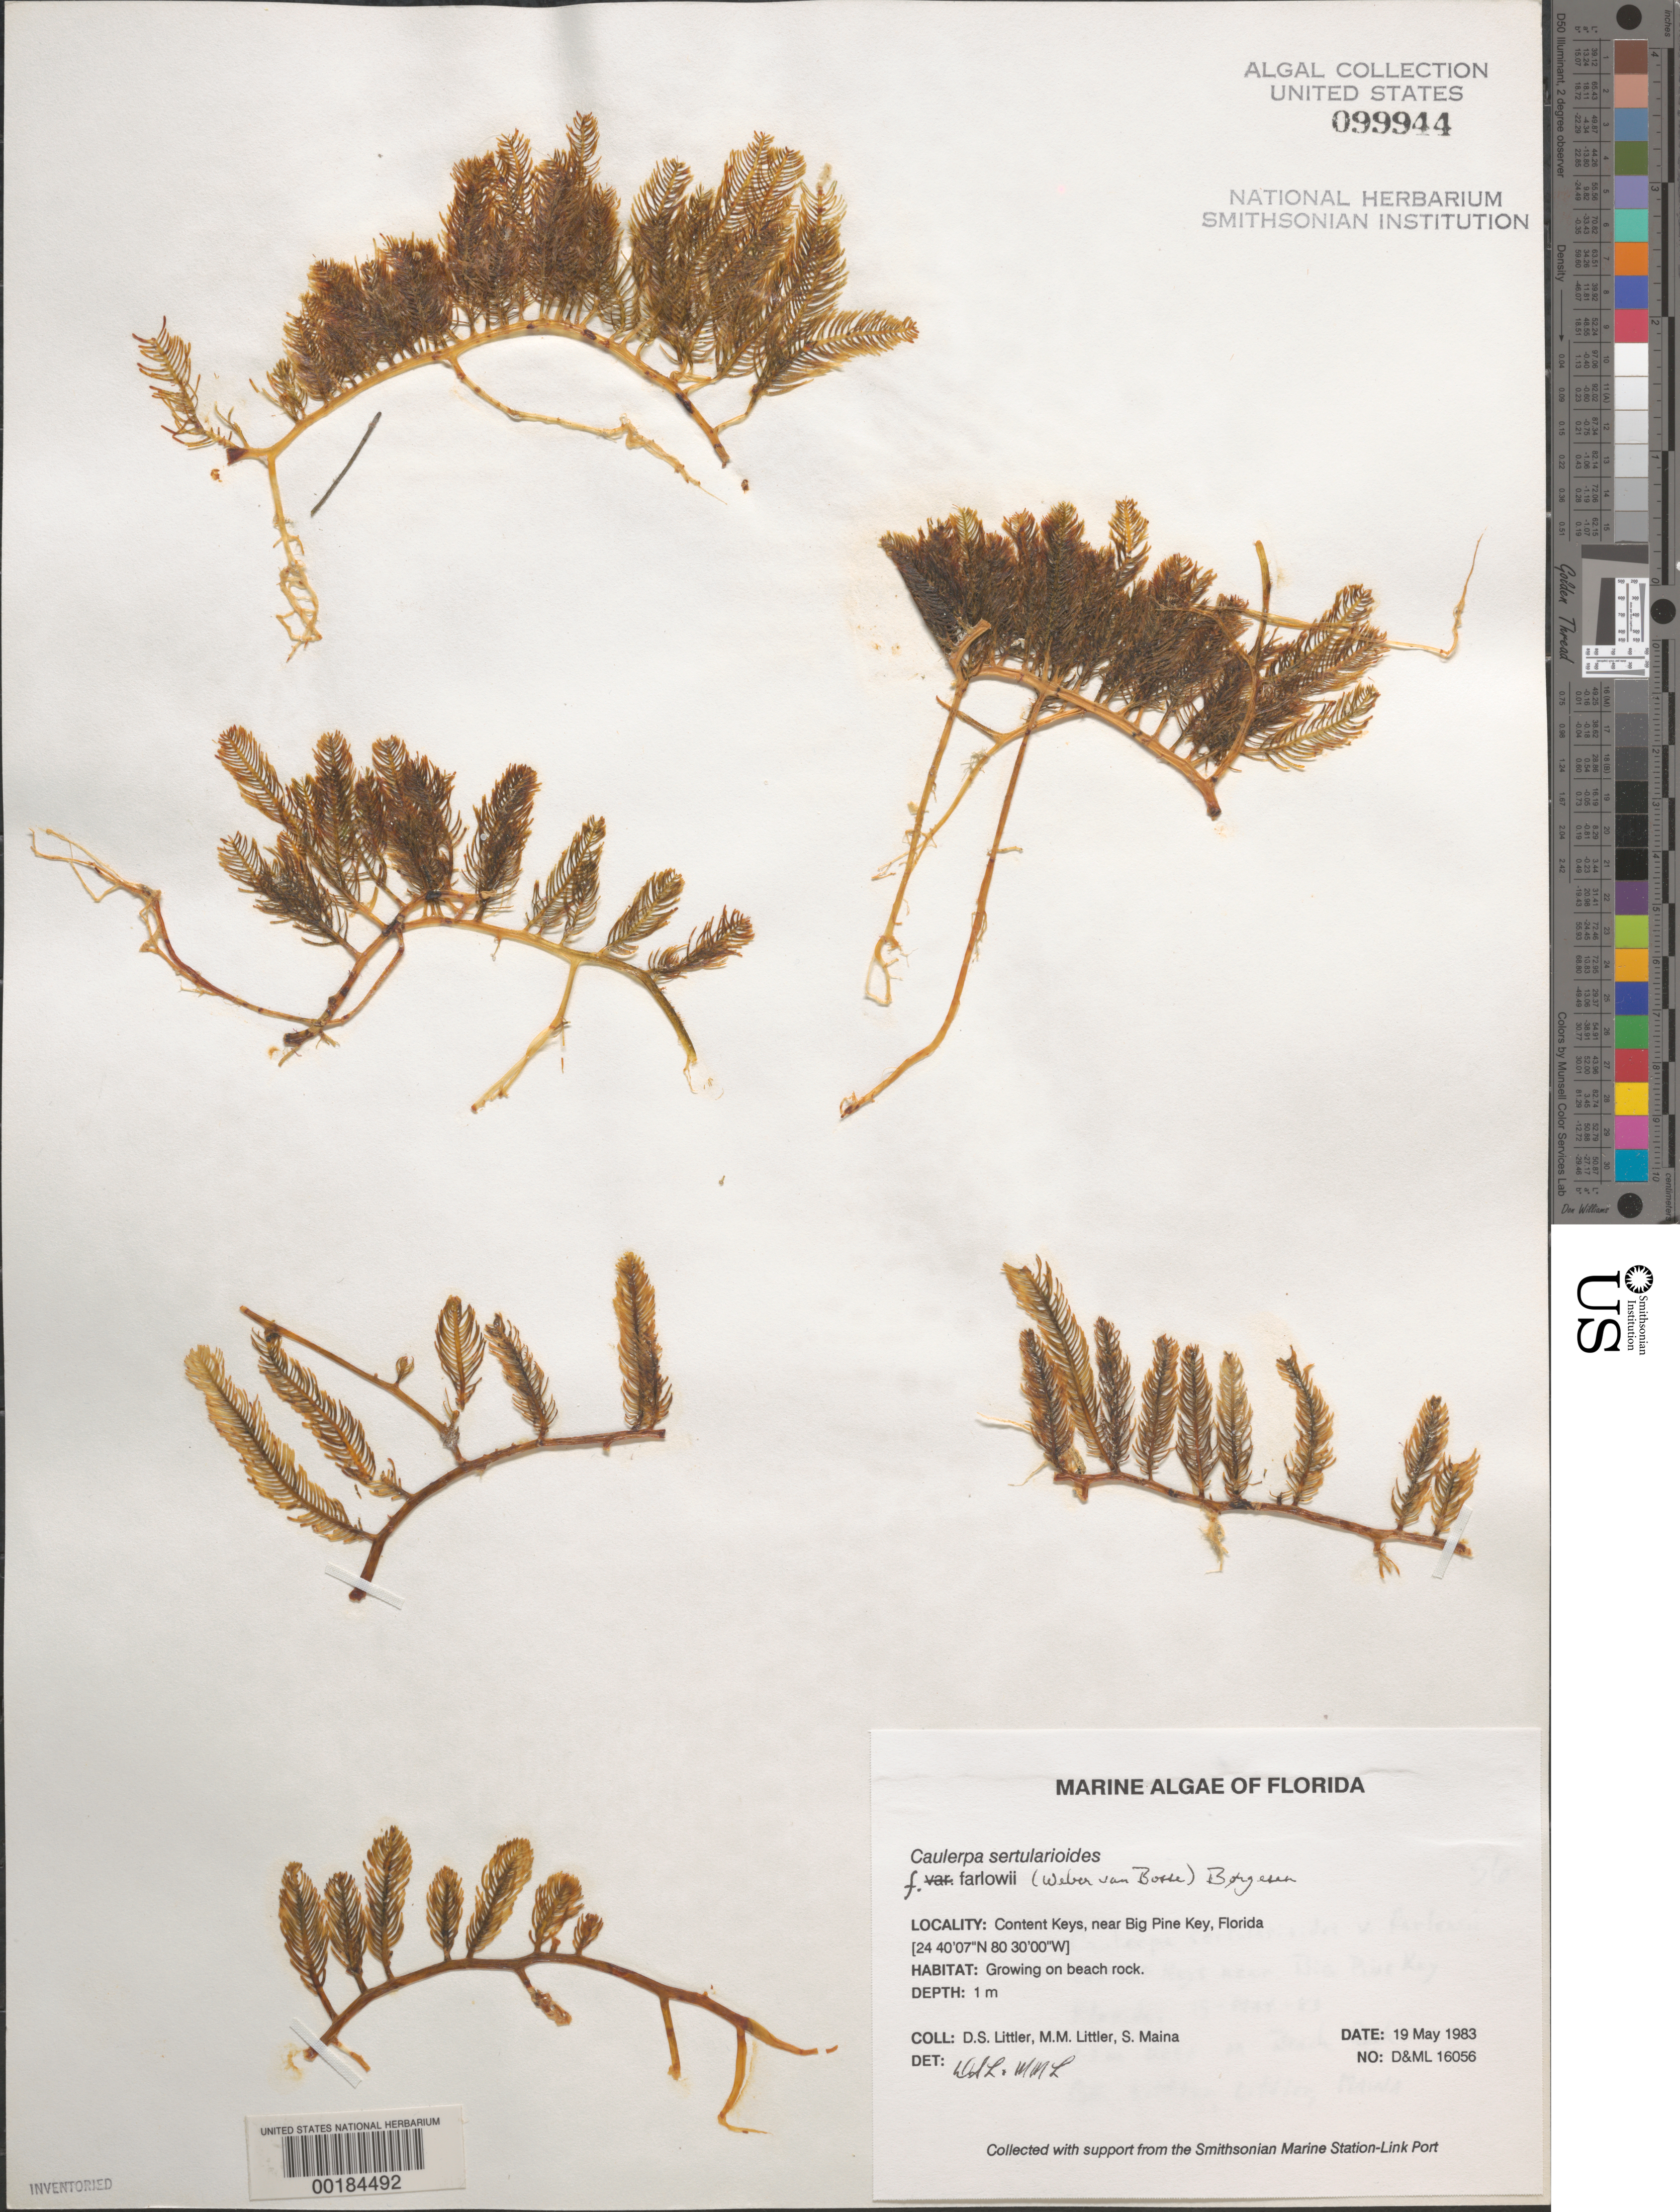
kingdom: Plantae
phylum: Chlorophyta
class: Ulvophyceae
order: Bryopsidales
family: Caulerpaceae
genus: Caulerpa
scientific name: Caulerpa sertularioides var. farlowii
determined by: Littler, D. S.; Littler, M. M.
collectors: D. S. Littler, M. M. Littler & S. Maina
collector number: D&ML 16056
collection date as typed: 19 May 1983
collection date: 1983-05-19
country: United States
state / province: Florida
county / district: Monroe County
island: Content Keys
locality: Near Big Pine Key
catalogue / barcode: US 99944